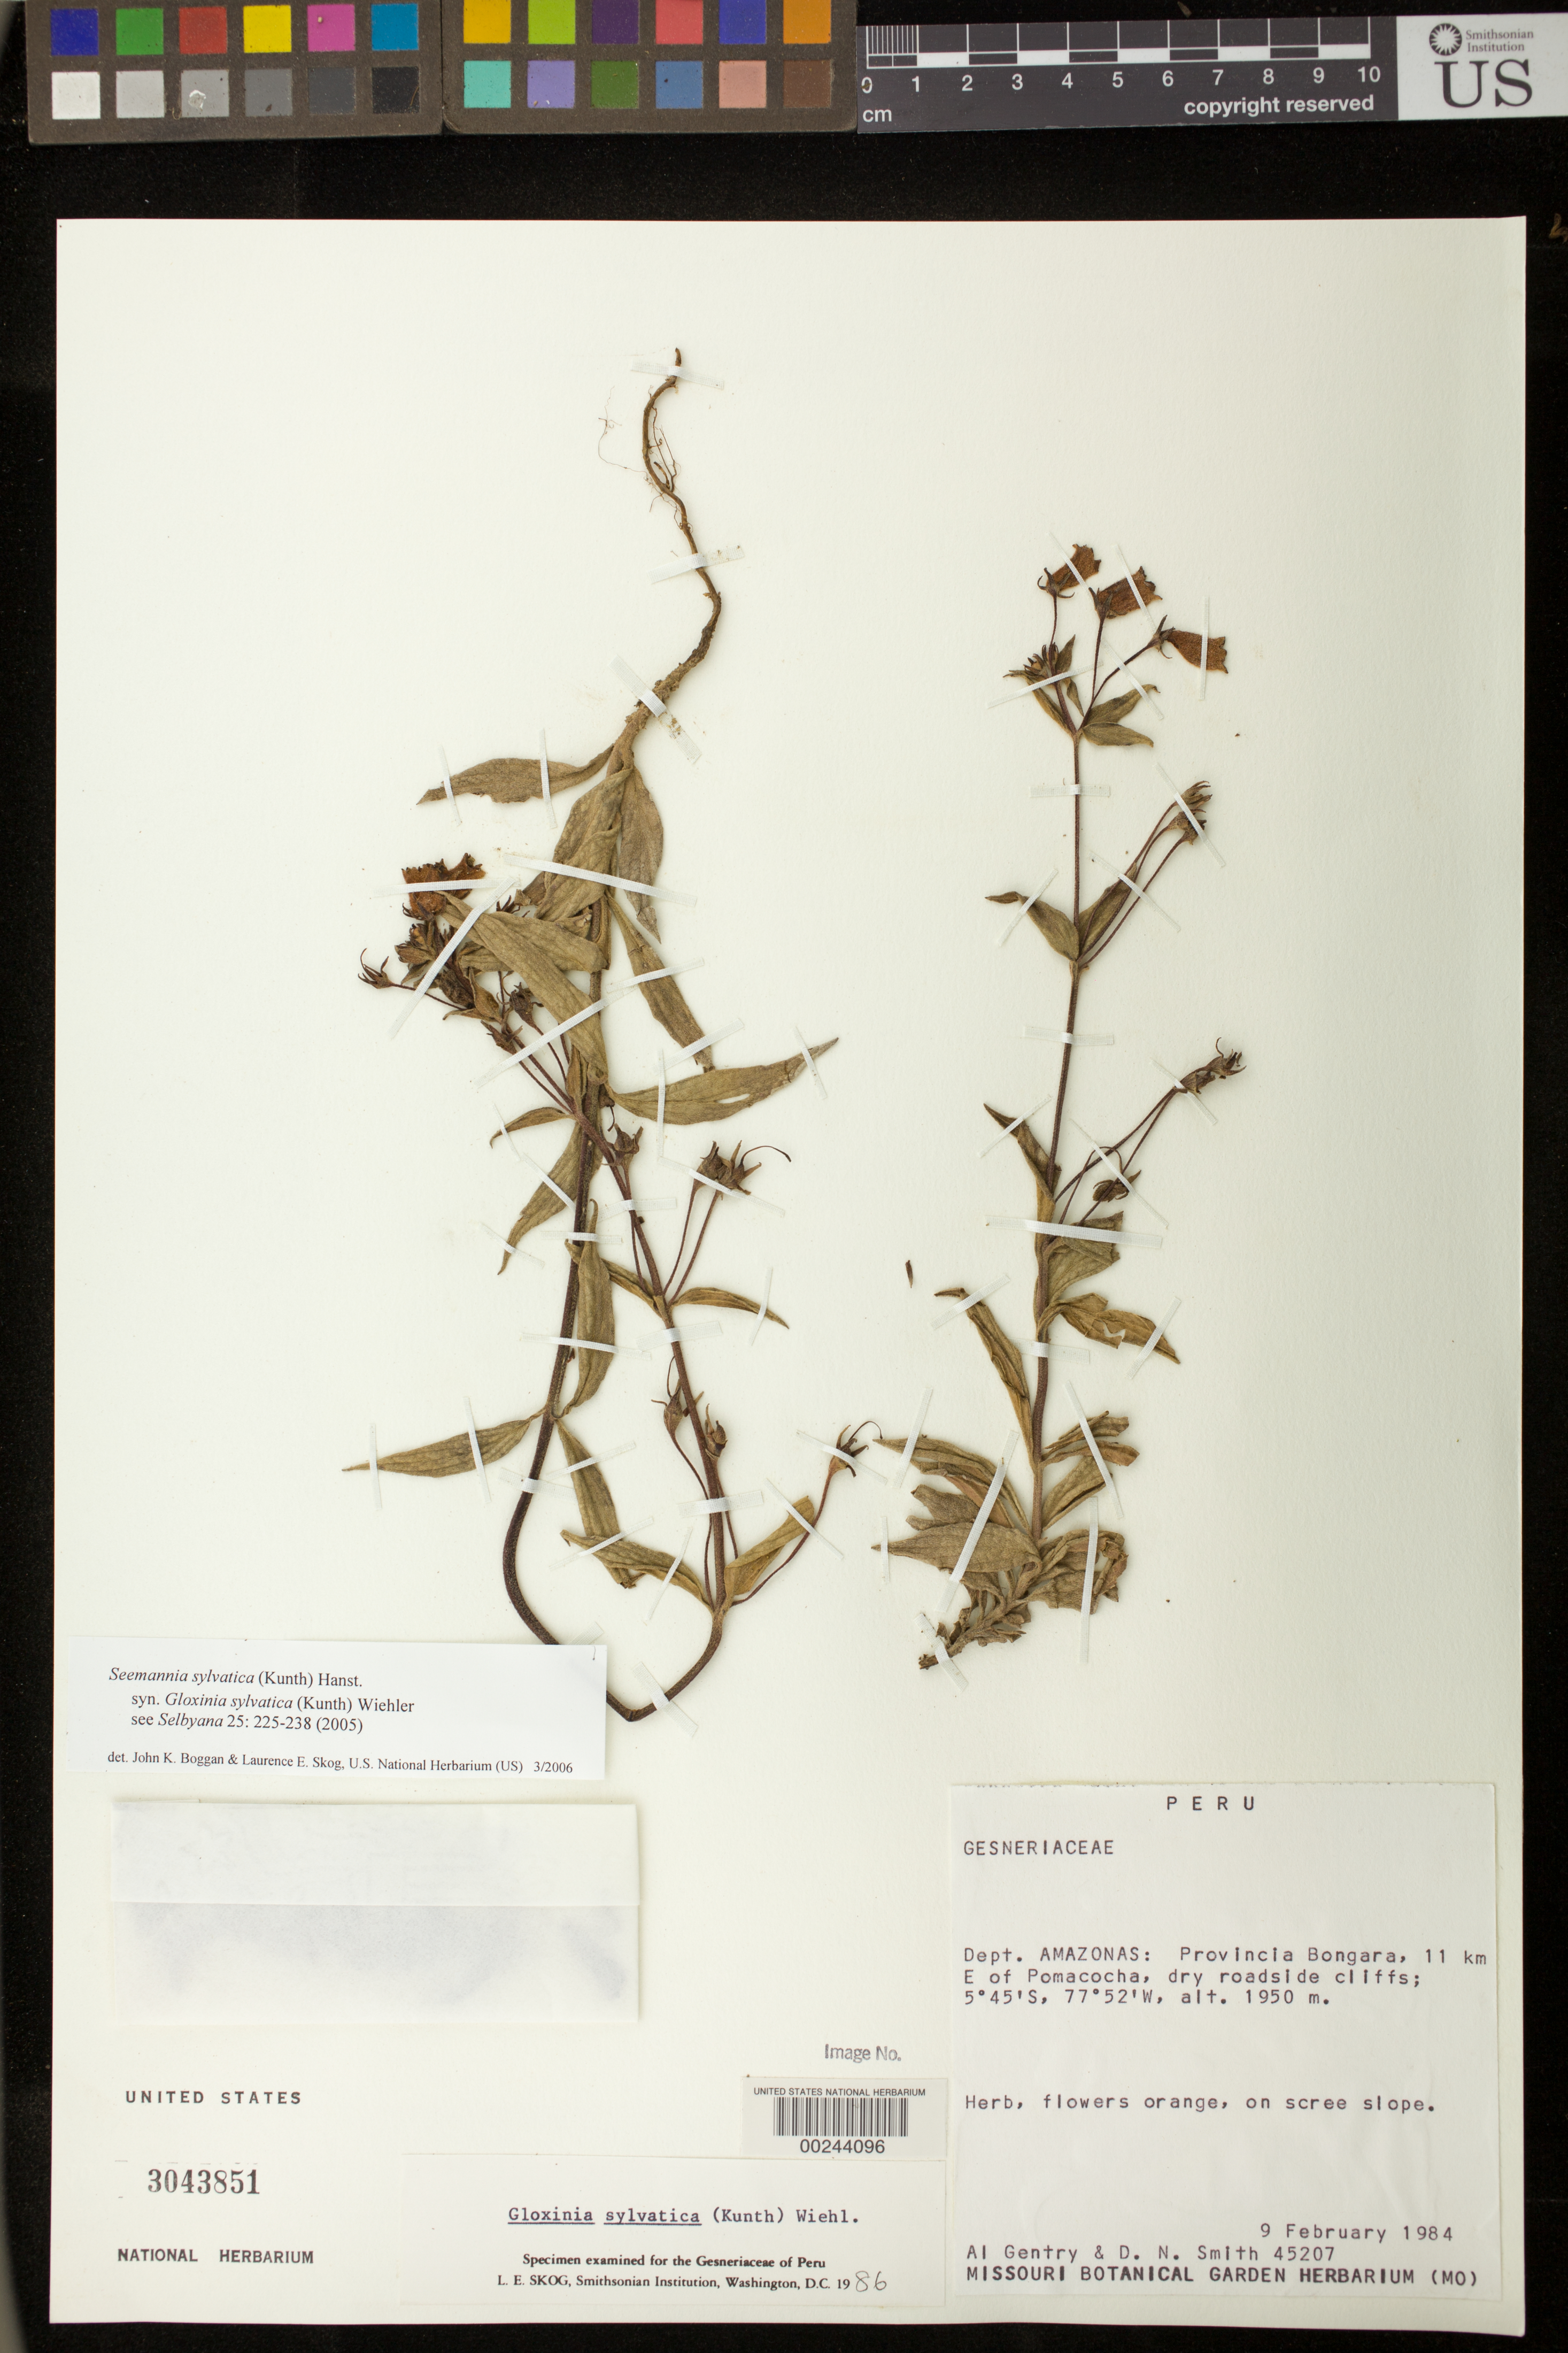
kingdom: Plantae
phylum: Tracheophyta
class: Magnoliopsida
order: Lamiales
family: Gesneriaceae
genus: Seemannia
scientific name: Seemannia sylvatica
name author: (Kunth) Hanst.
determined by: Boggan, J. K.; Skog, L. E.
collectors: A. H. Gentry & D. Smith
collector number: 45207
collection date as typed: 09 Feb 1984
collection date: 1984-02-09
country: Peru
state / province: Amazonas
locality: Prov. Bongara; 11 km E of Pomacocha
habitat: Dry roadside cliffs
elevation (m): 1950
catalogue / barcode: US 3043851